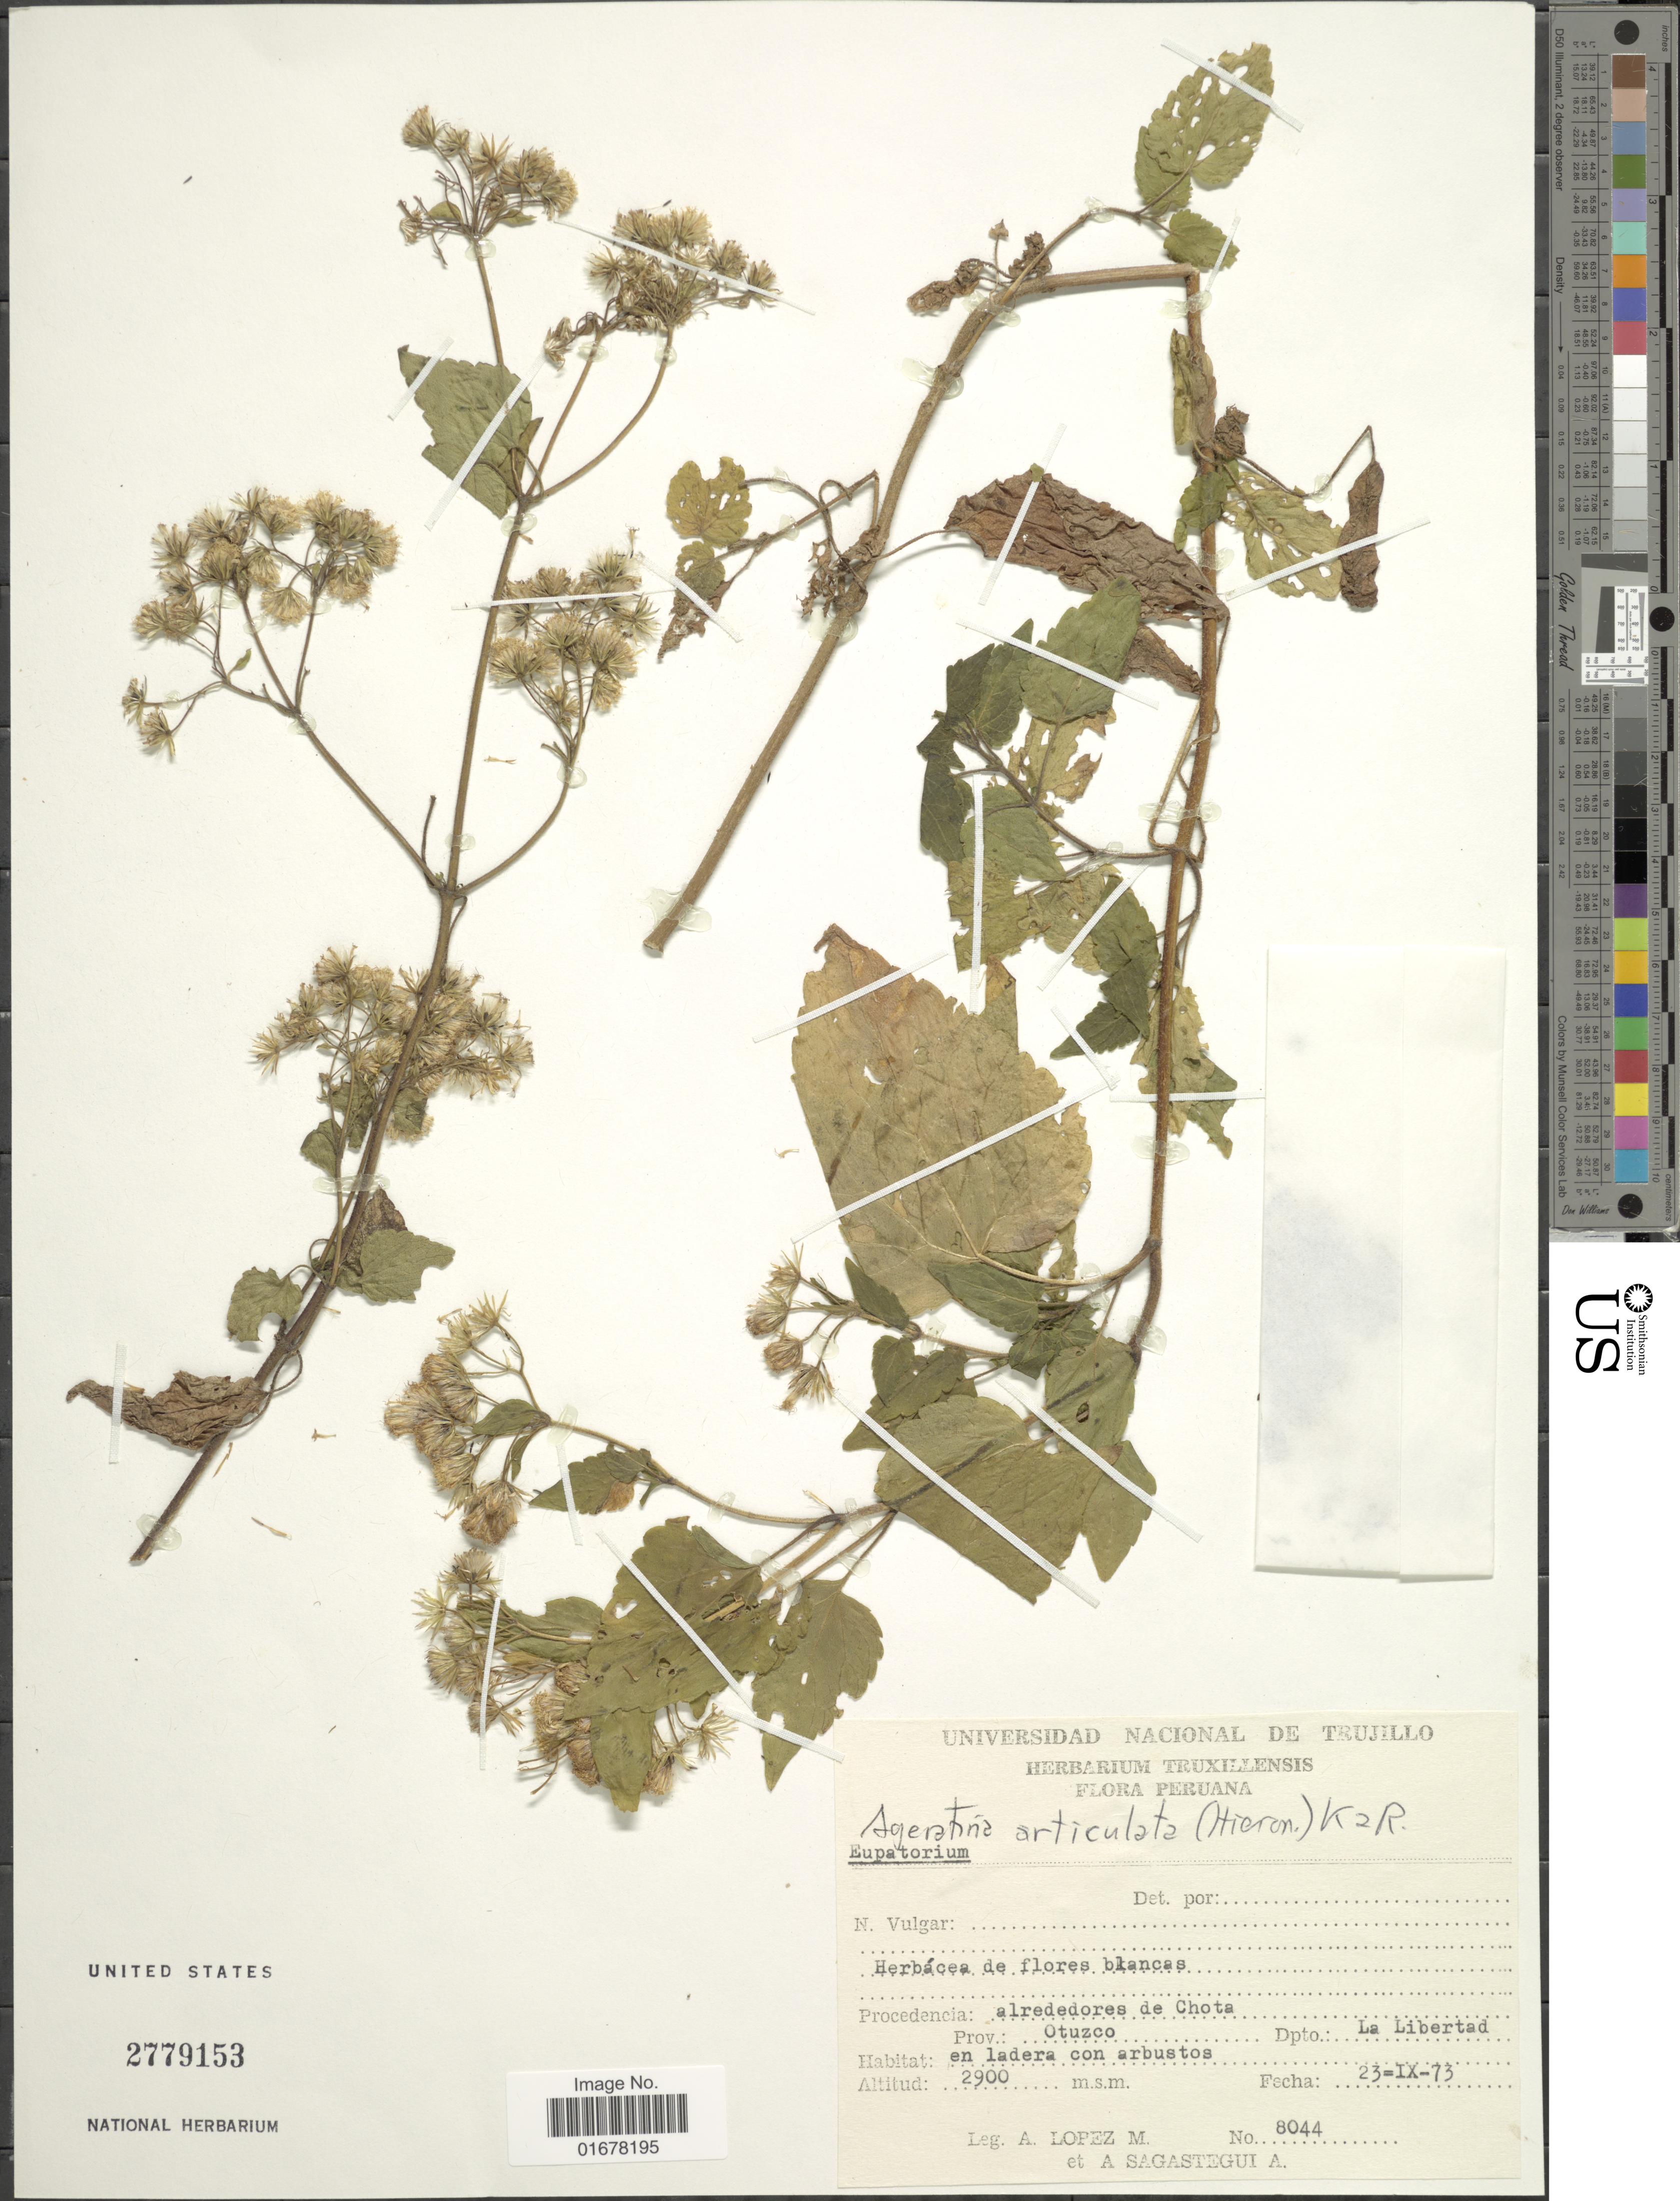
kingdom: Plantae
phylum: Tracheophyta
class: Magnoliopsida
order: Asterales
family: Asteraceae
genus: Ageratina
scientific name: Ageratina articulata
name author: (Sch. Bip. ex Hieron.) R.M. King & H. Rob.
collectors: A. López M. & A. Sagástegui A.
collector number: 8044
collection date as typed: Transcribed d/m/y: 23/9/73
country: Peru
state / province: La Libertad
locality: Procedencia alrededores de Chota, Prov. Otuzco, Dpto.: La Libertad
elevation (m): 2900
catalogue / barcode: US 2779153